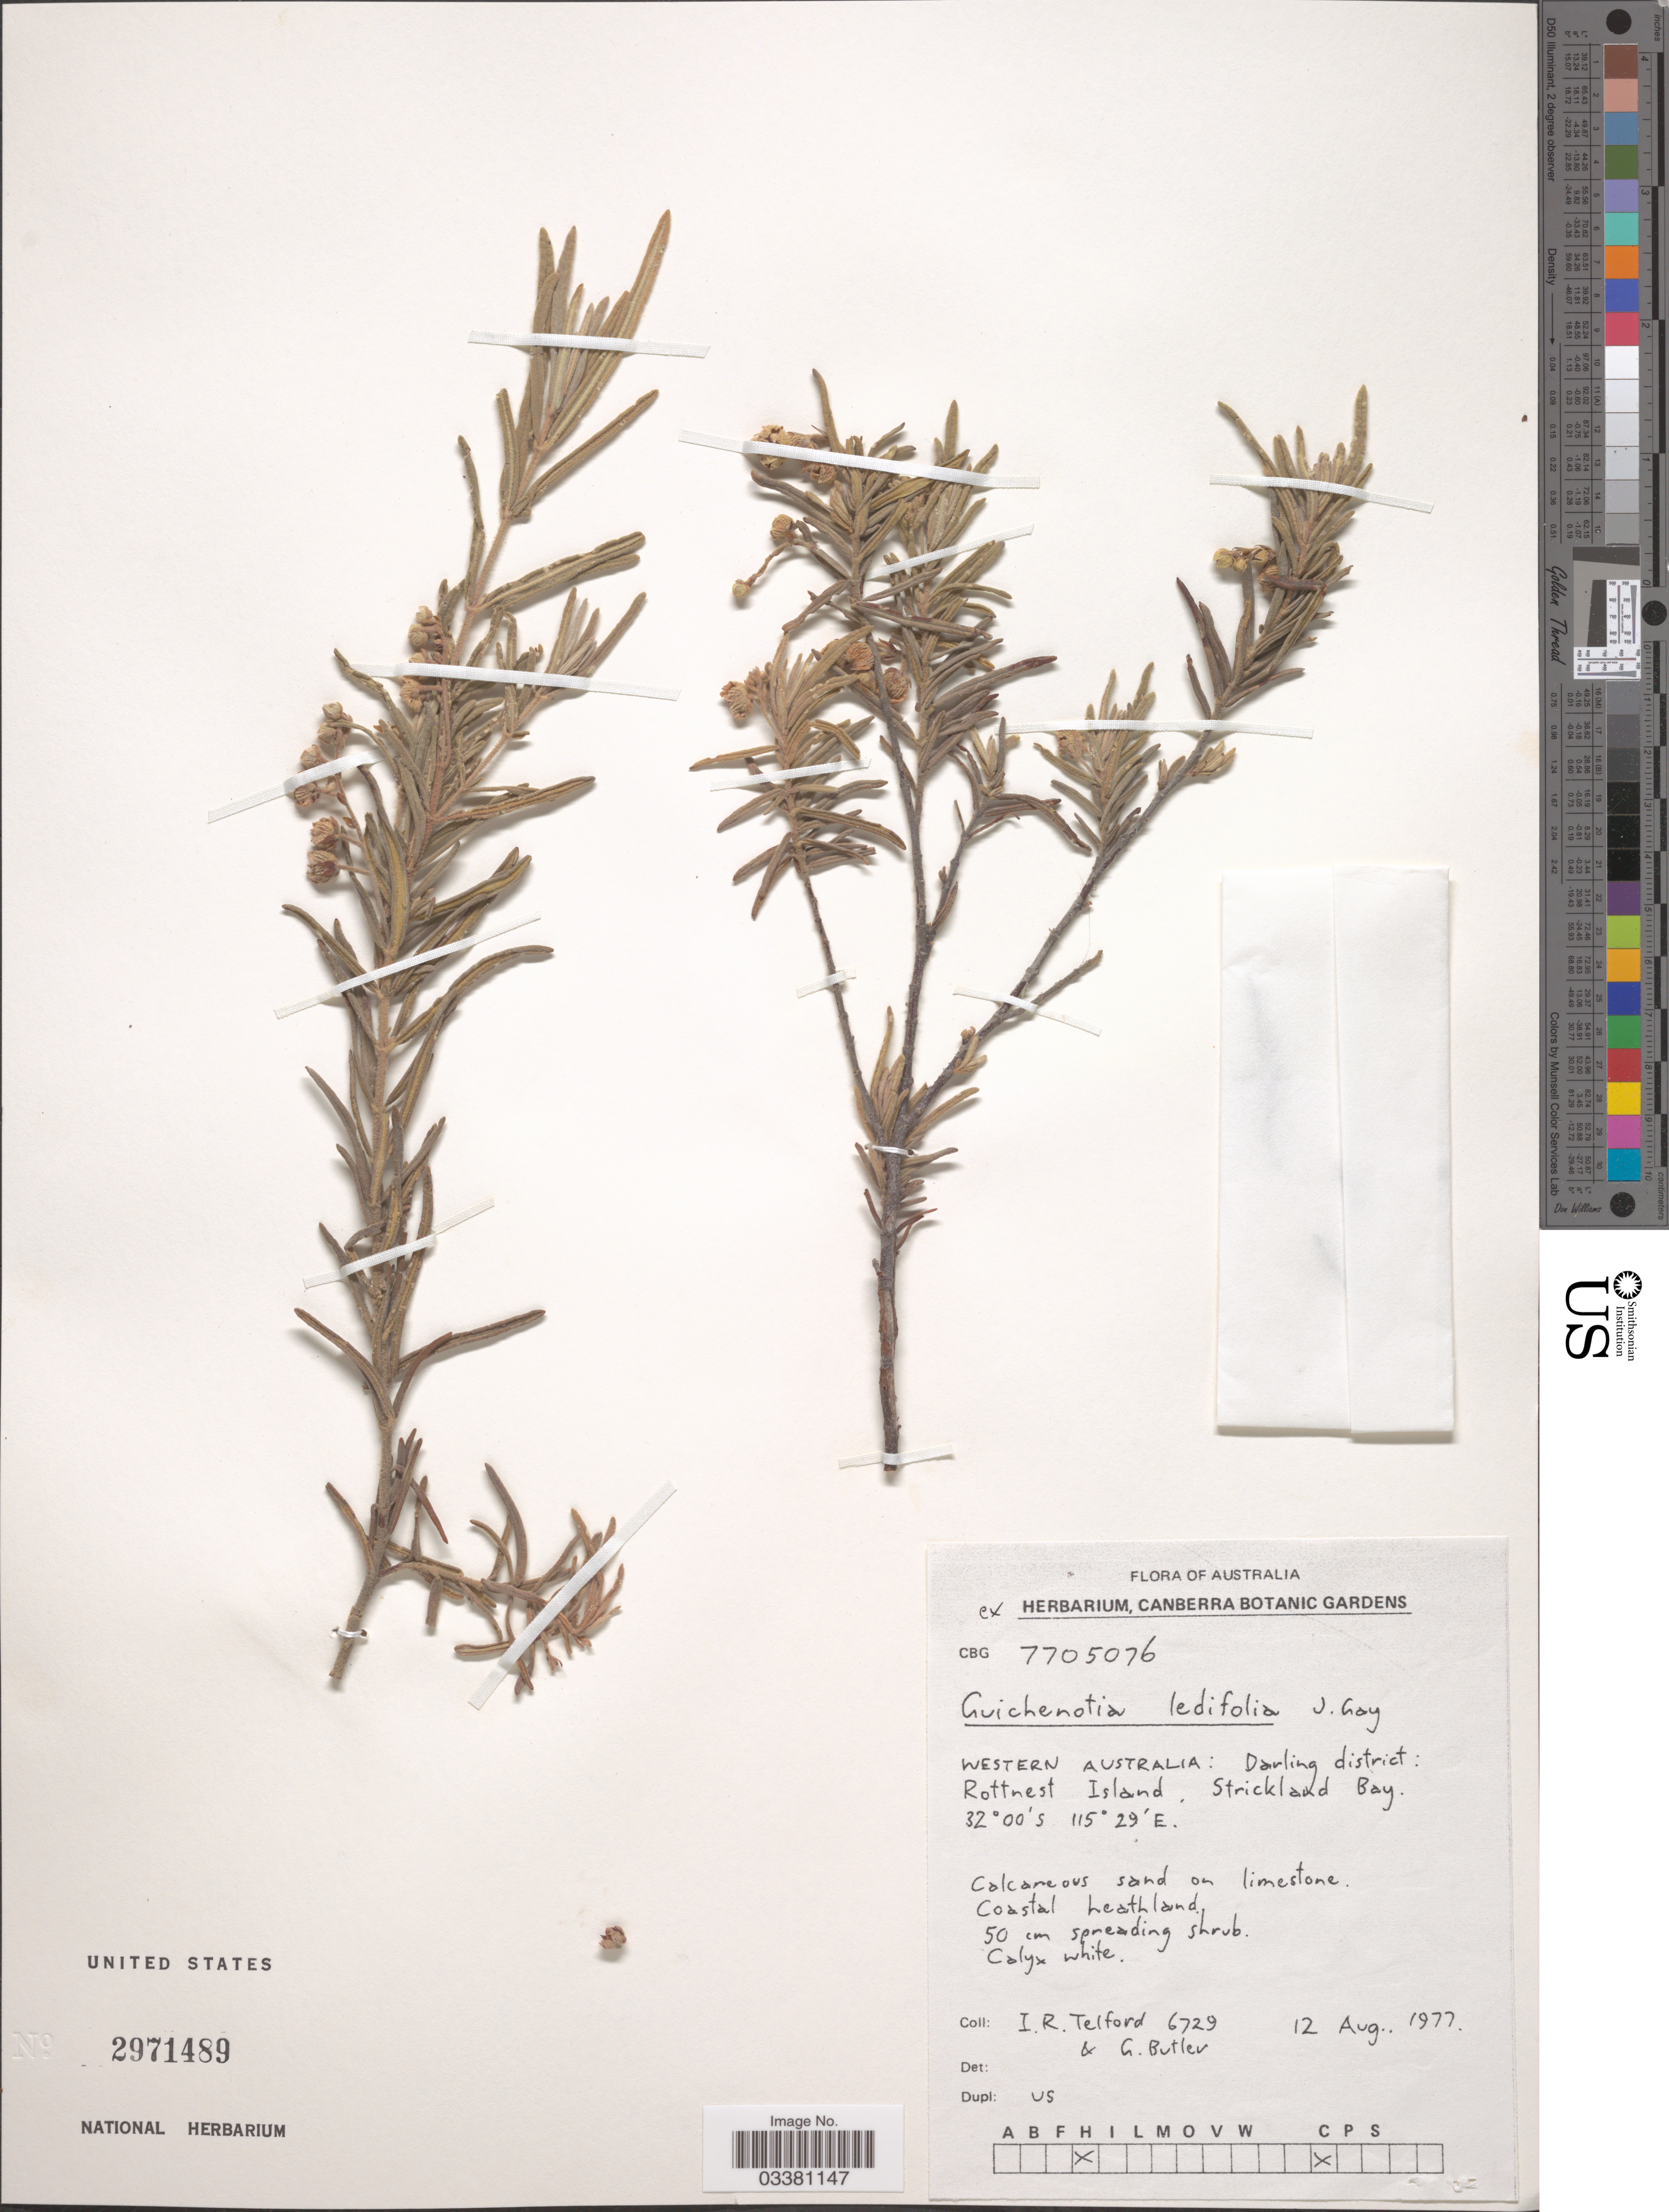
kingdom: Plantae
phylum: Tracheophyta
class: Magnoliopsida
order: Malvales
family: Malvaceae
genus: Guichenotia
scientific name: Guichenotia ledifolia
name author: J. Gay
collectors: I. R. Telford & G. D. Butler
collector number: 6729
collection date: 1977-08-12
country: Australia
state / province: Western Australia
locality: Darling district: Rottnest Island. Strickland Bay.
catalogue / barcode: US 2971489